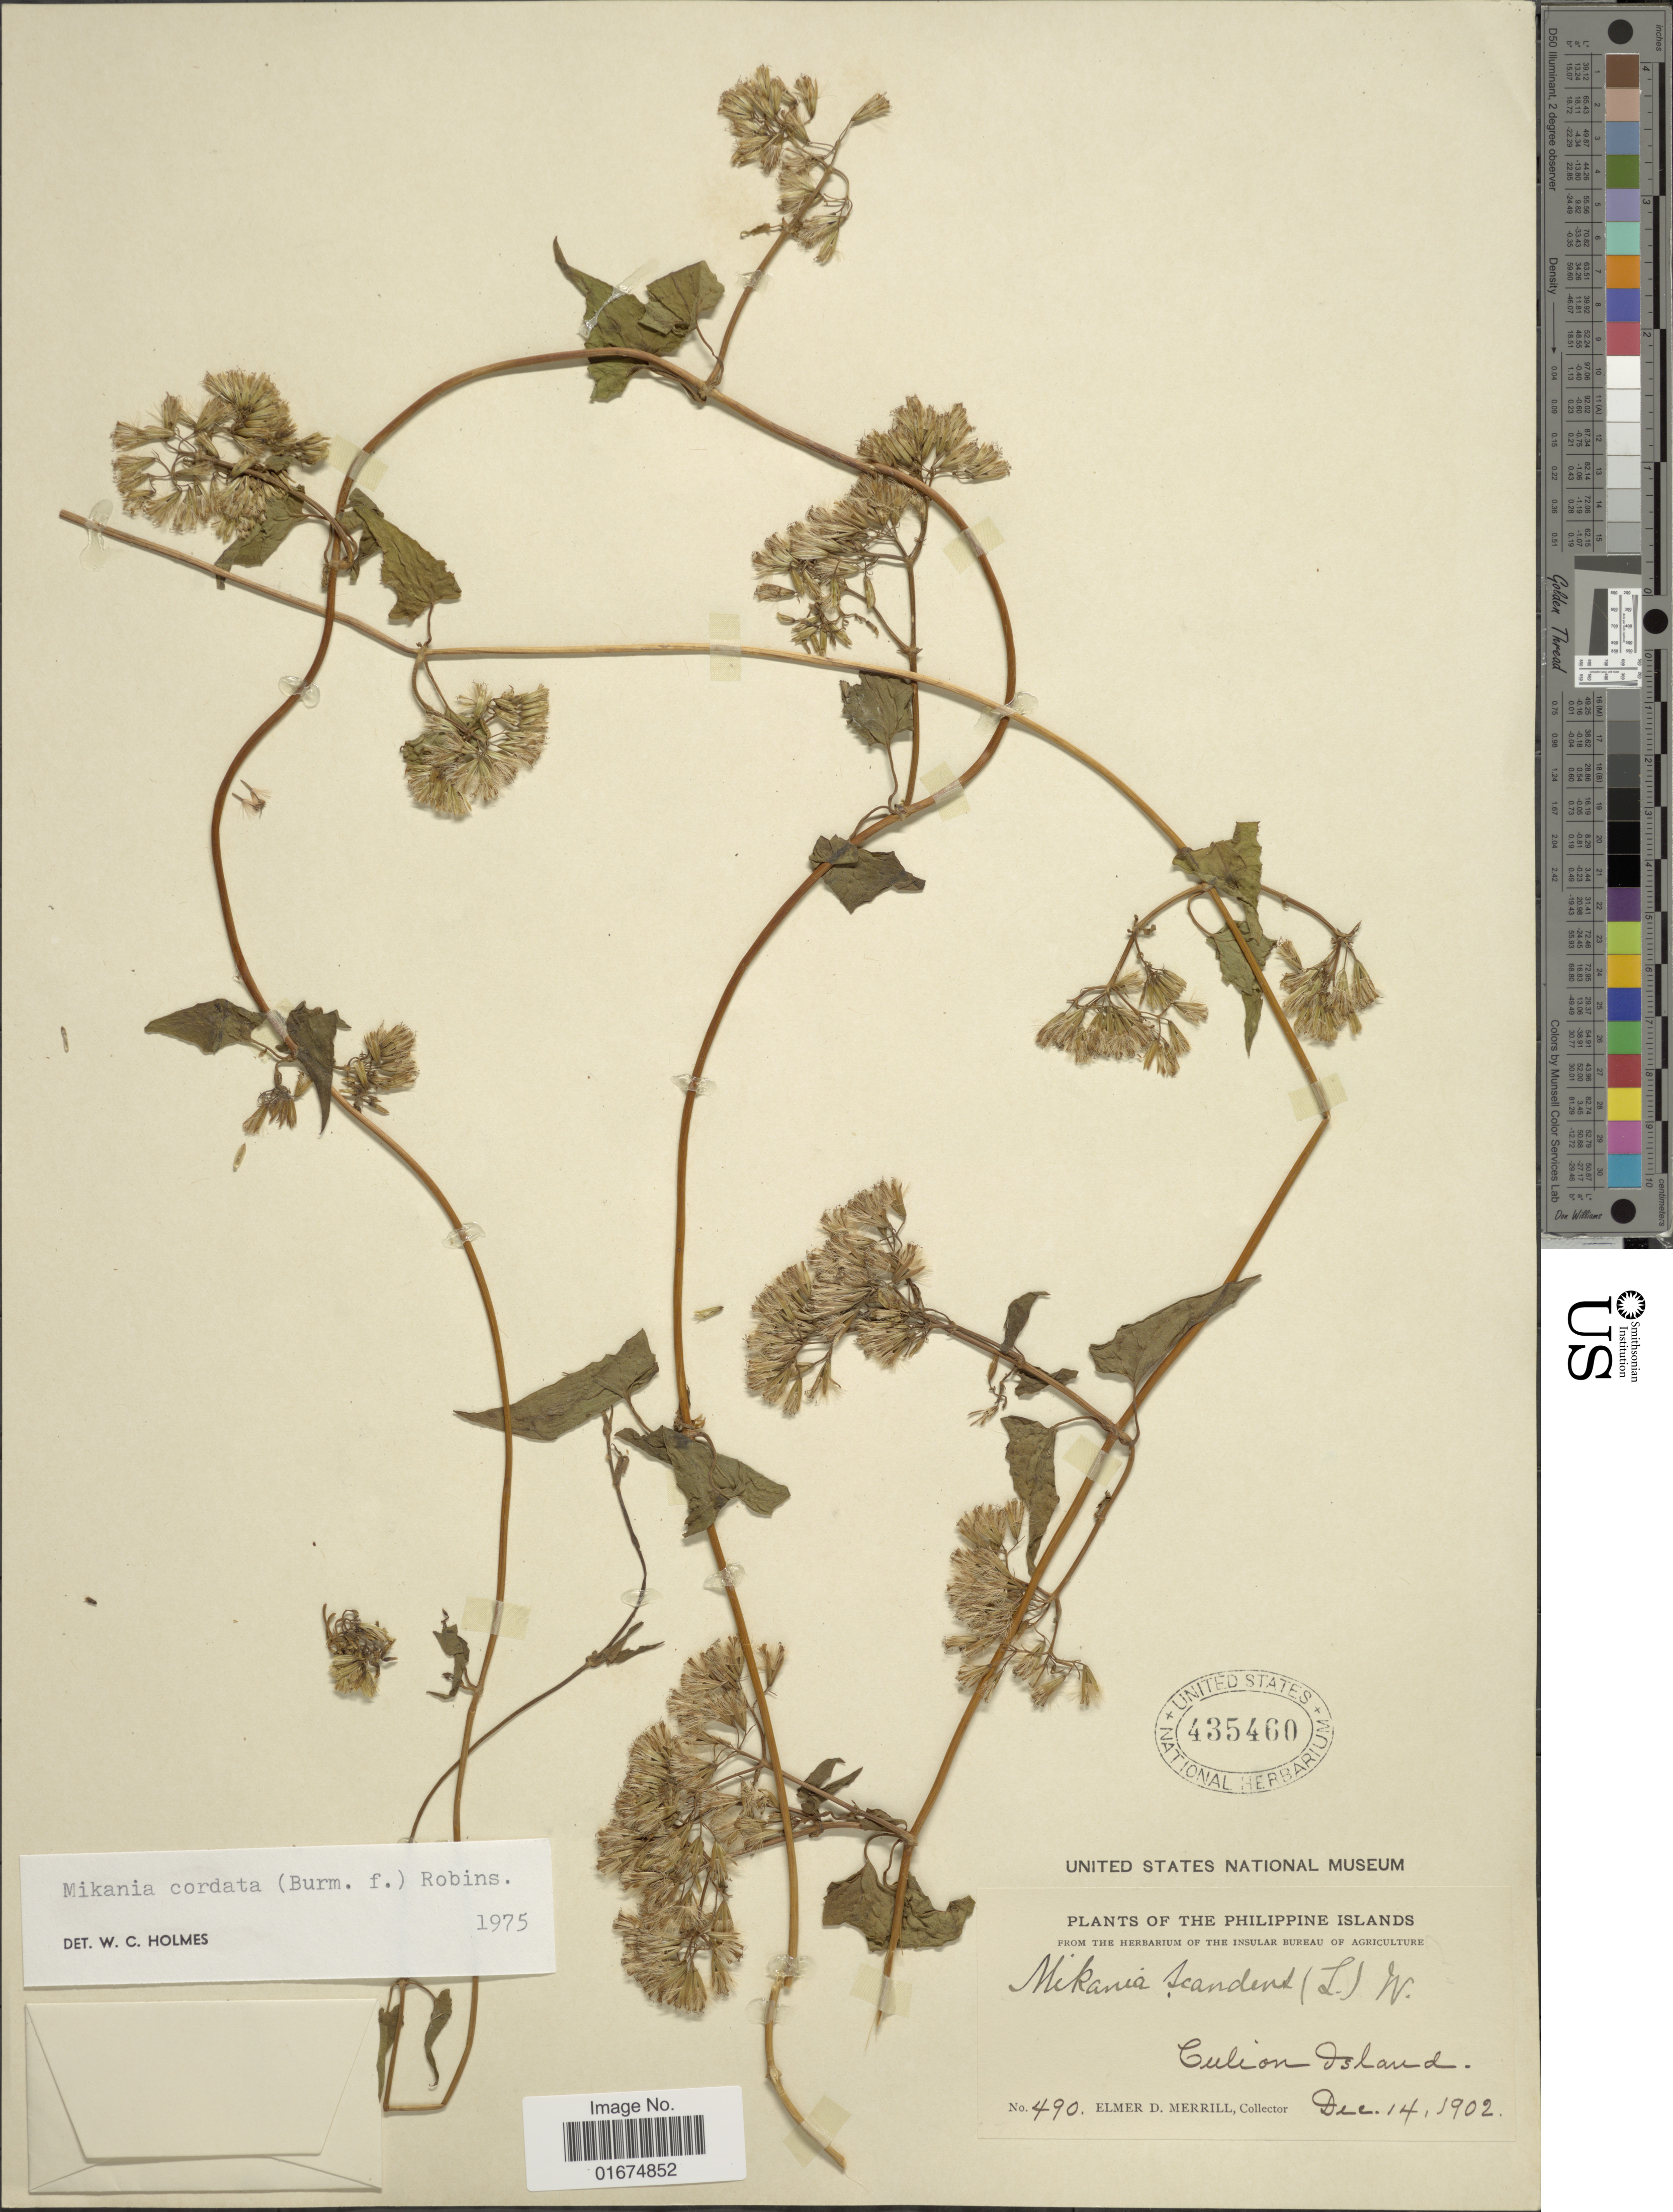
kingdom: Plantae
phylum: Tracheophyta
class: Magnoliopsida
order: Asterales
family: Asteraceae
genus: Mikania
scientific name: Mikania cordata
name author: (Burm. f.) B.L. Rob.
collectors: A. D. E. Elmer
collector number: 490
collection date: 1902-12-14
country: Philippines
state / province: Mimaropa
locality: Culion Island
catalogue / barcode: US 435460